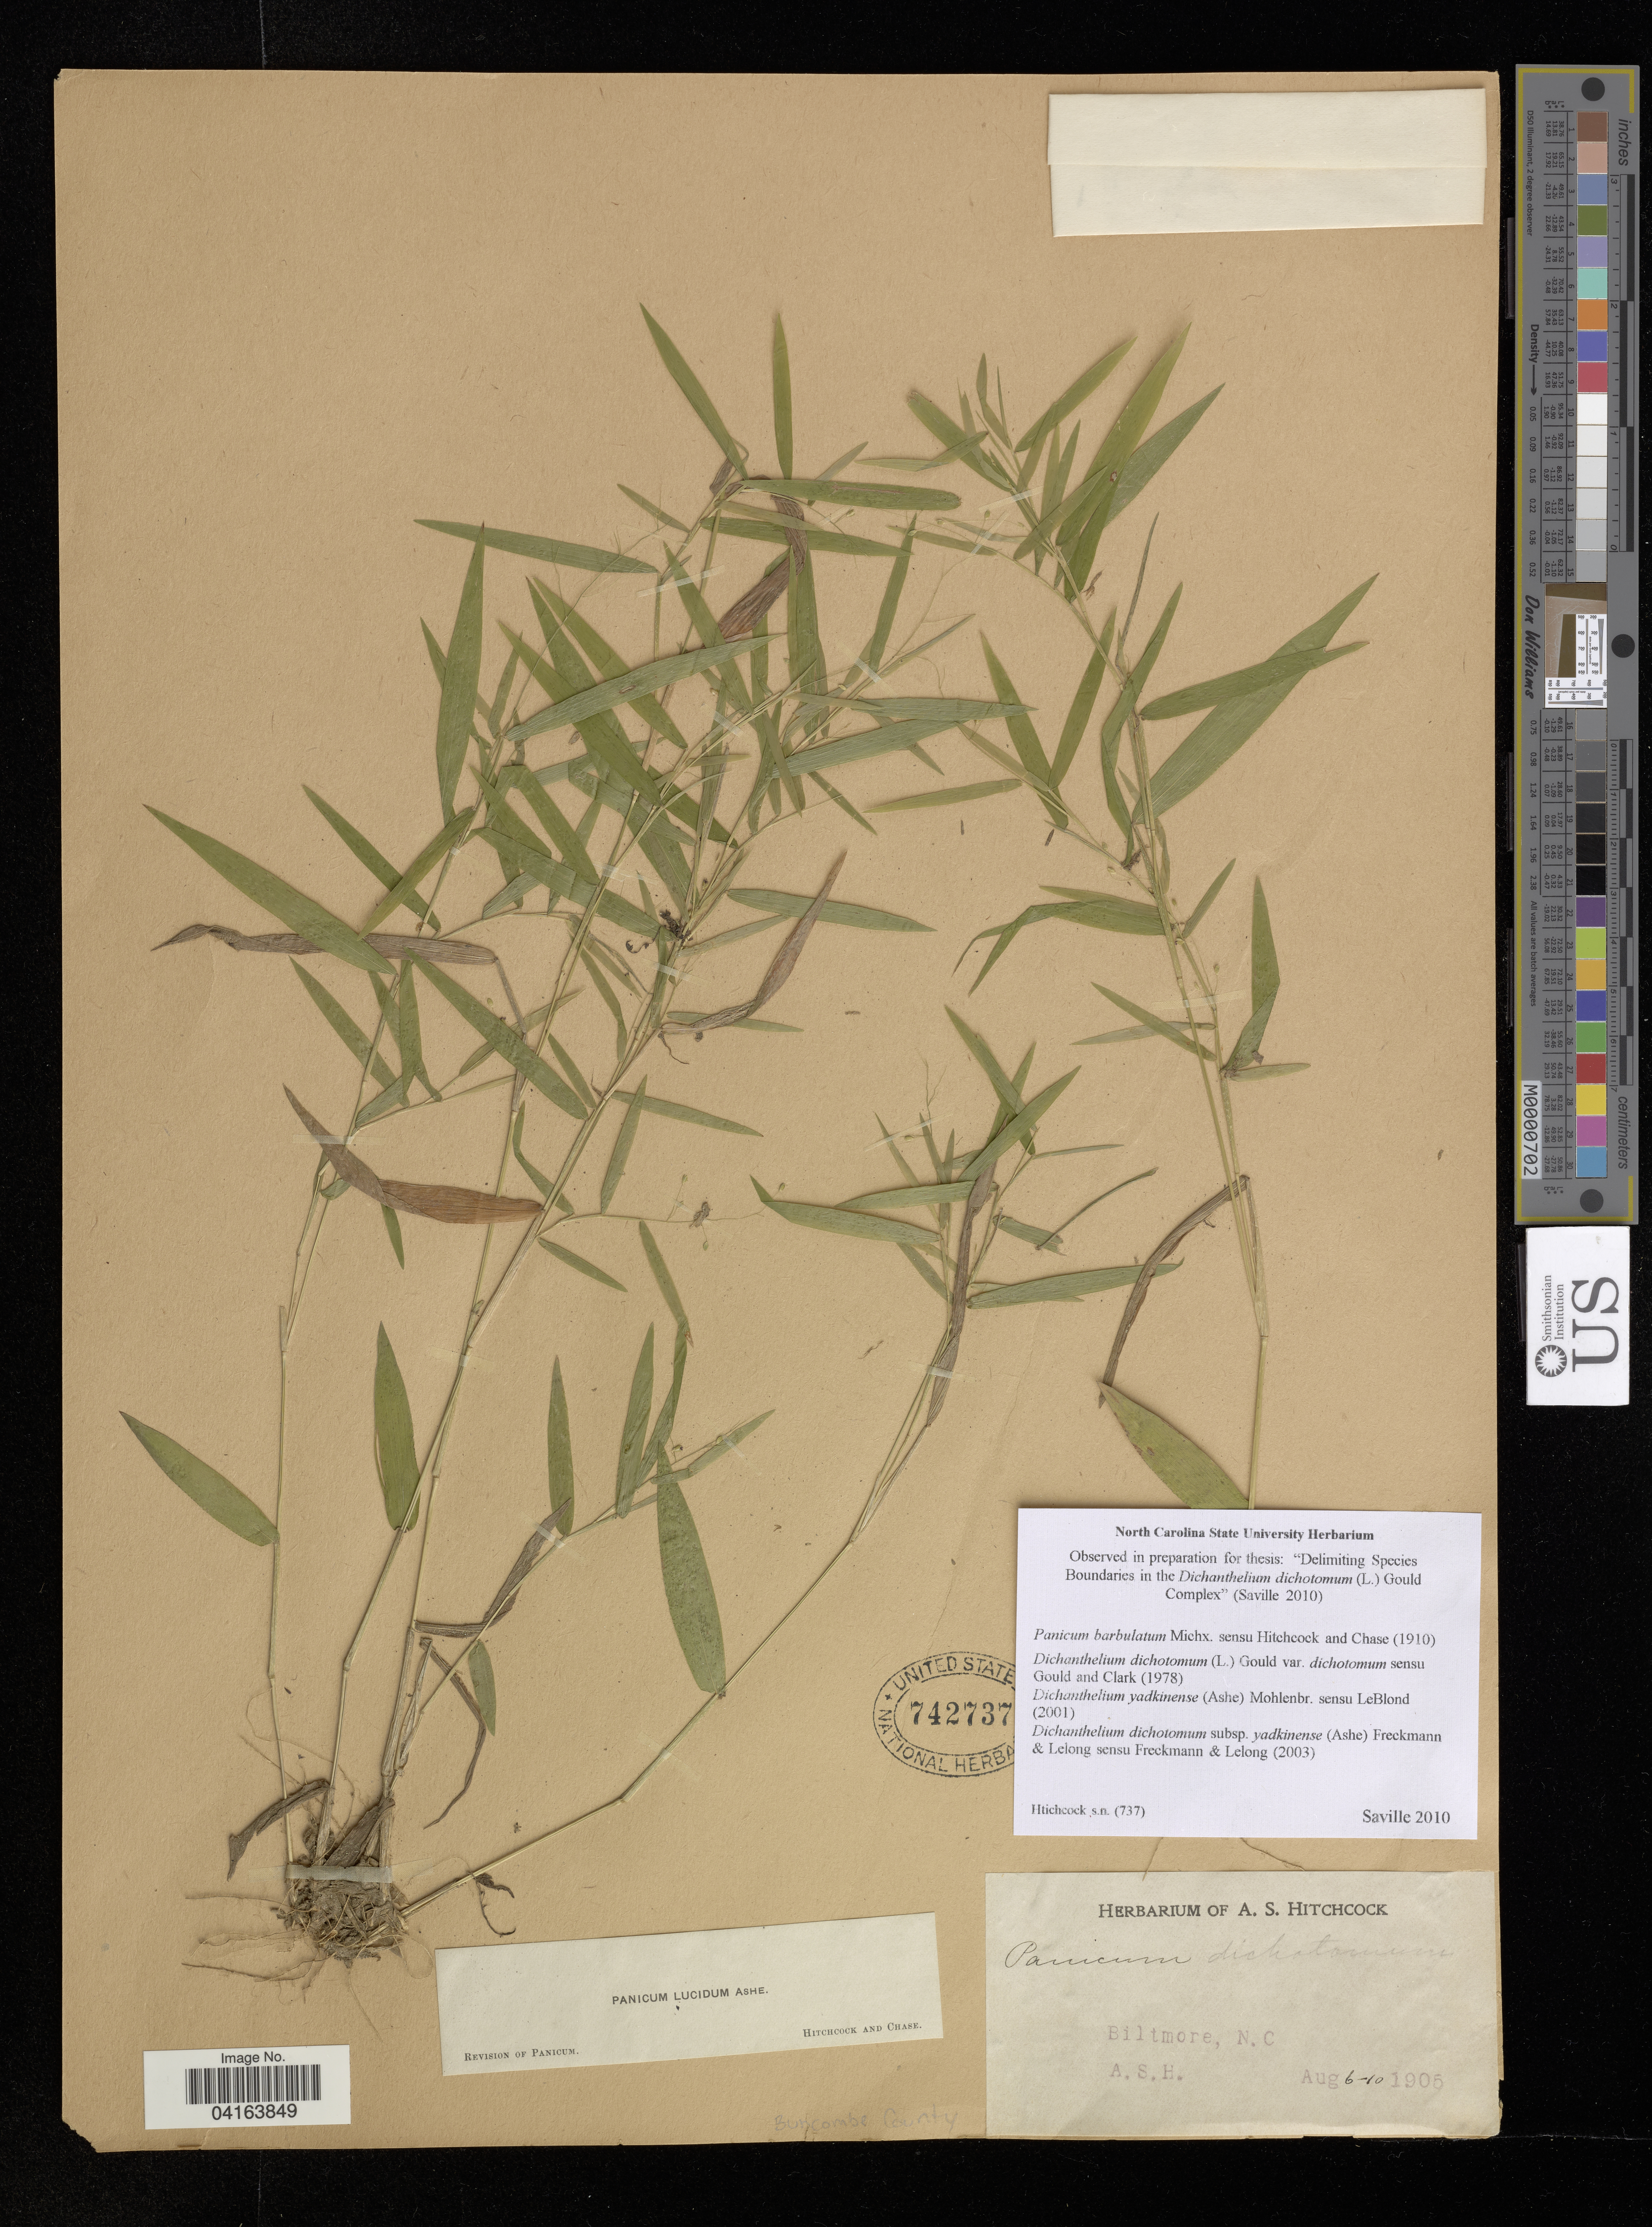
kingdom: Plantae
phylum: Tracheophyta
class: Liliopsida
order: Poales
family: Poaceae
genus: Dichanthelium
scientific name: Dichanthelium dichotomum subsp. yadkinense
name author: (Ashe) Freckmann & Lelong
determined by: Saville, A. C., (NCSC), North Carolina State University (UNITED STATES)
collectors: A. H.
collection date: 1905-08-06/1905-08-10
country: United States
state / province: North Carolina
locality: Biltmore.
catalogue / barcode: US 742737